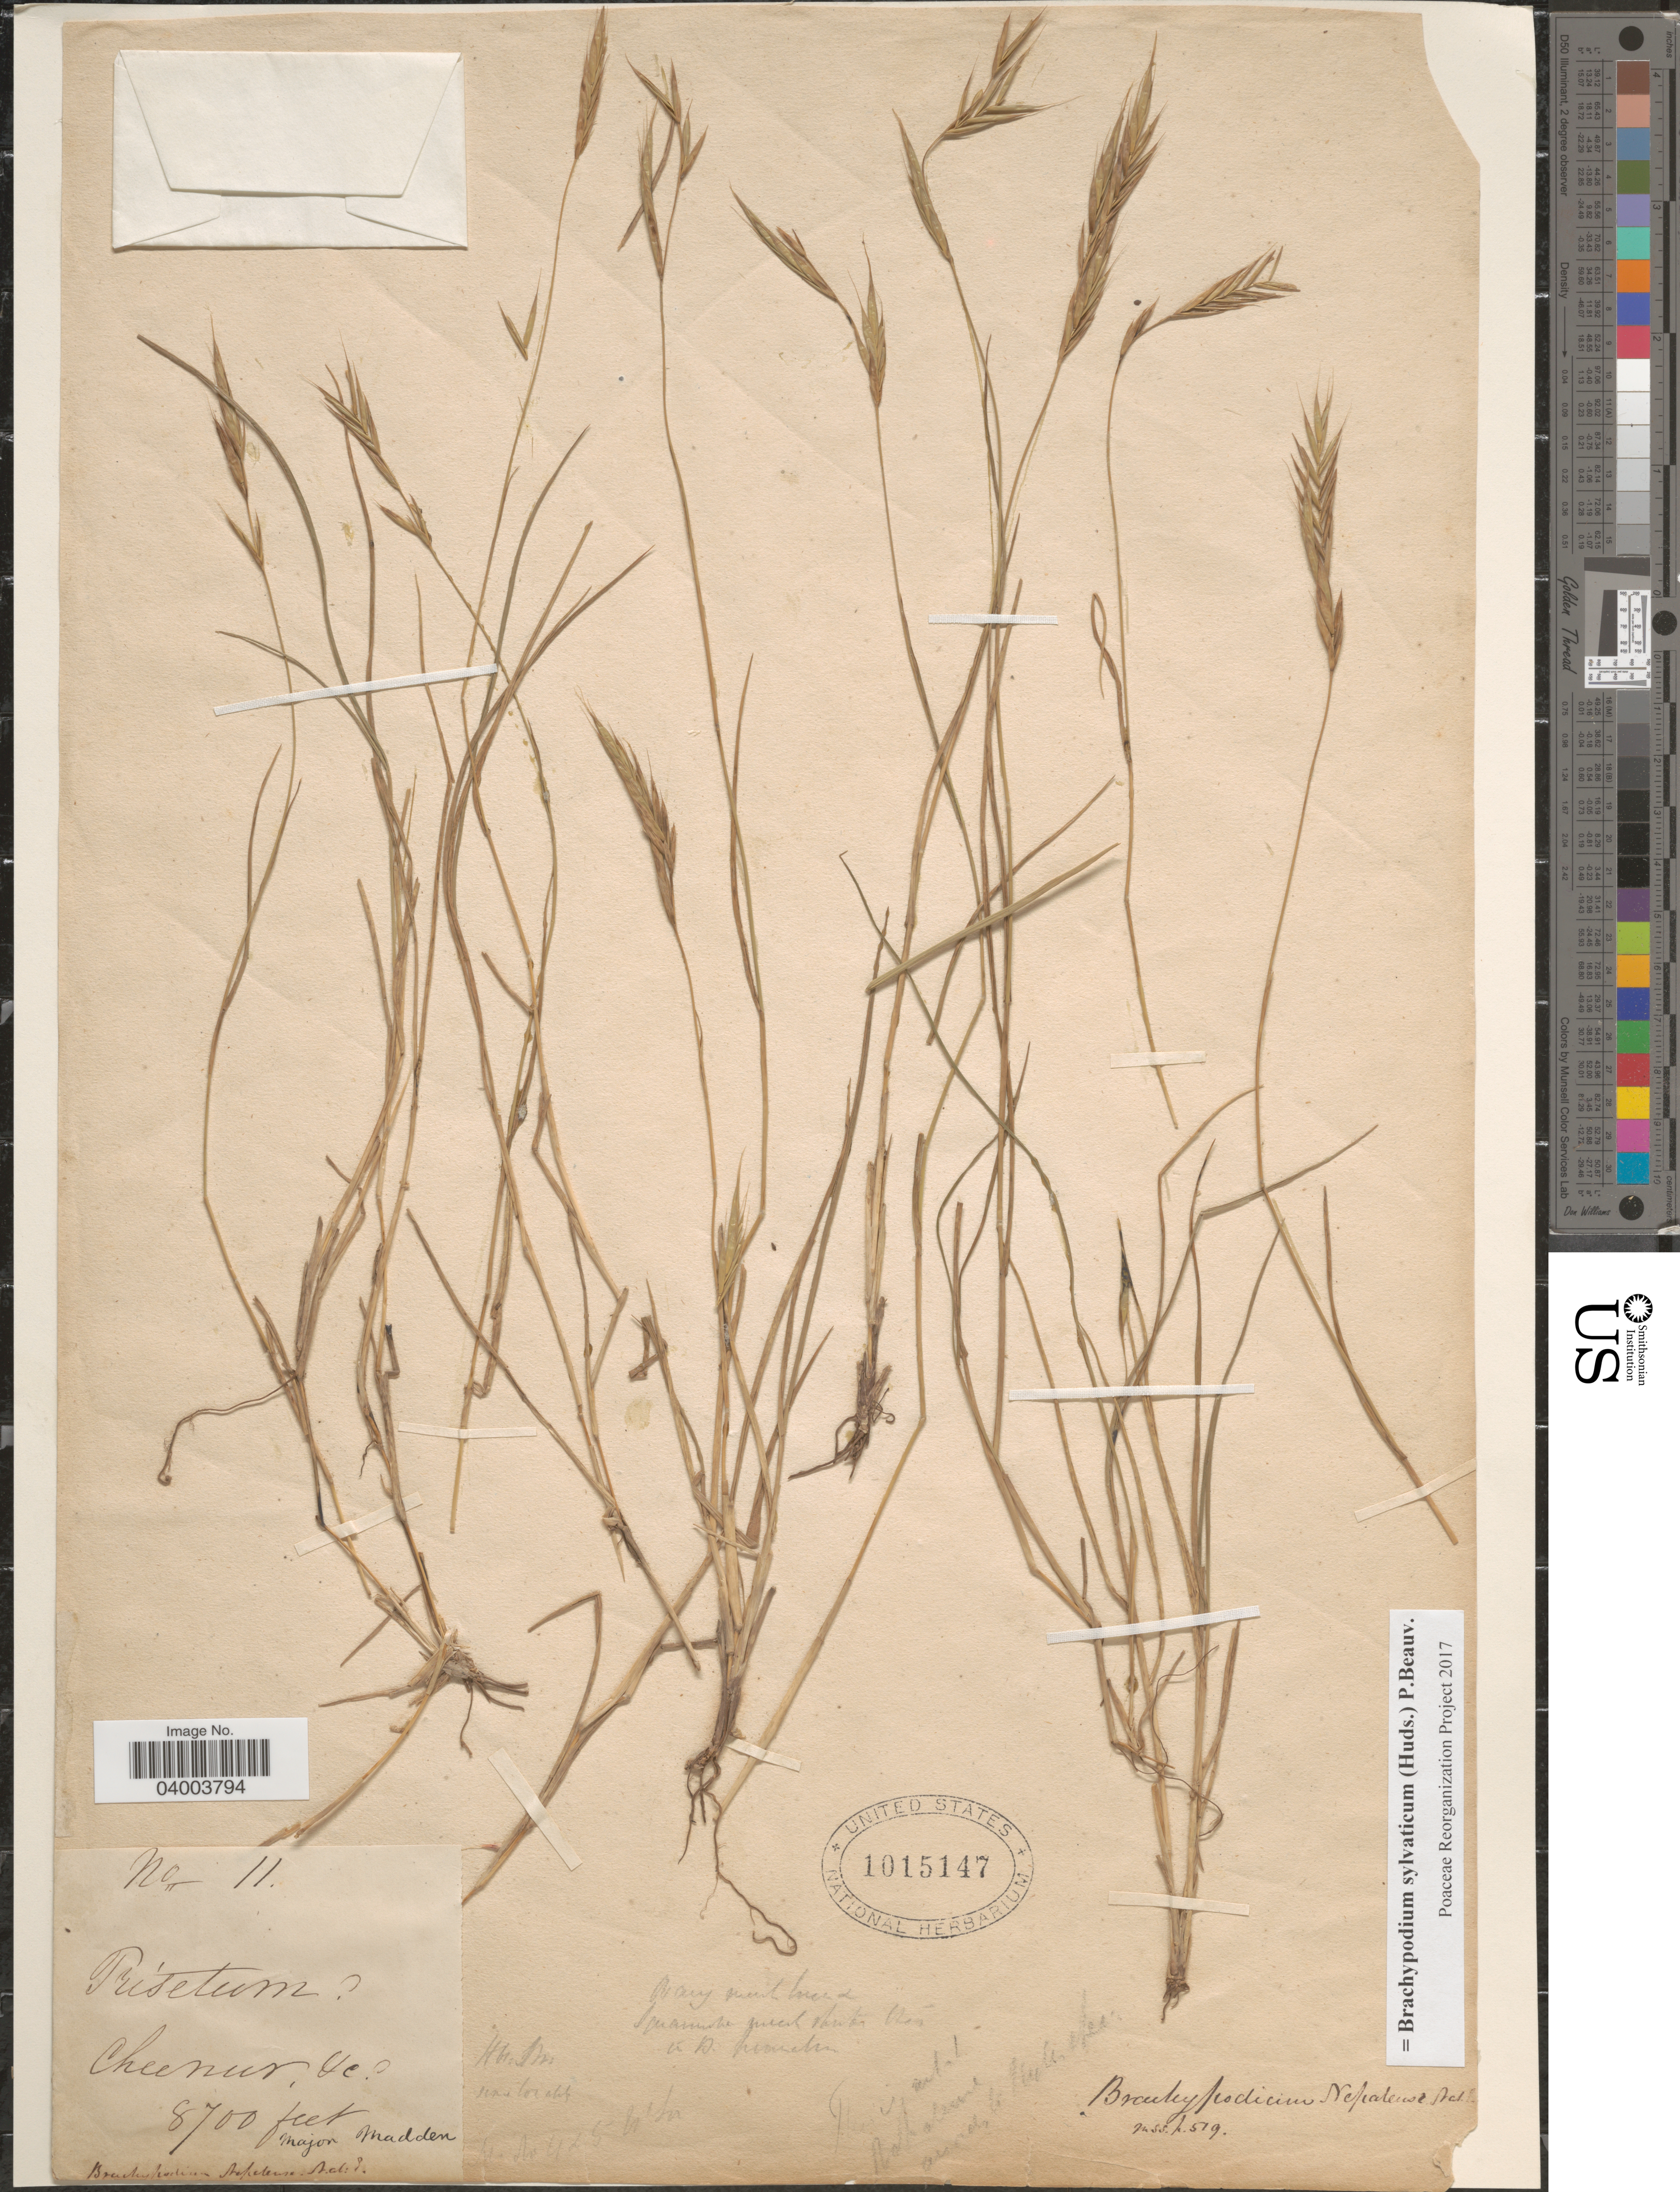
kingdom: Plantae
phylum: Tracheophyta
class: Liliopsida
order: Poales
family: Poaceae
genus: Brachypodium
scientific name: Brachypodium sylvaticum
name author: (Huds.) P. Beauv.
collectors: Major Madden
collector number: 11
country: India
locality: Cheenur, &c.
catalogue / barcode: US 1015147